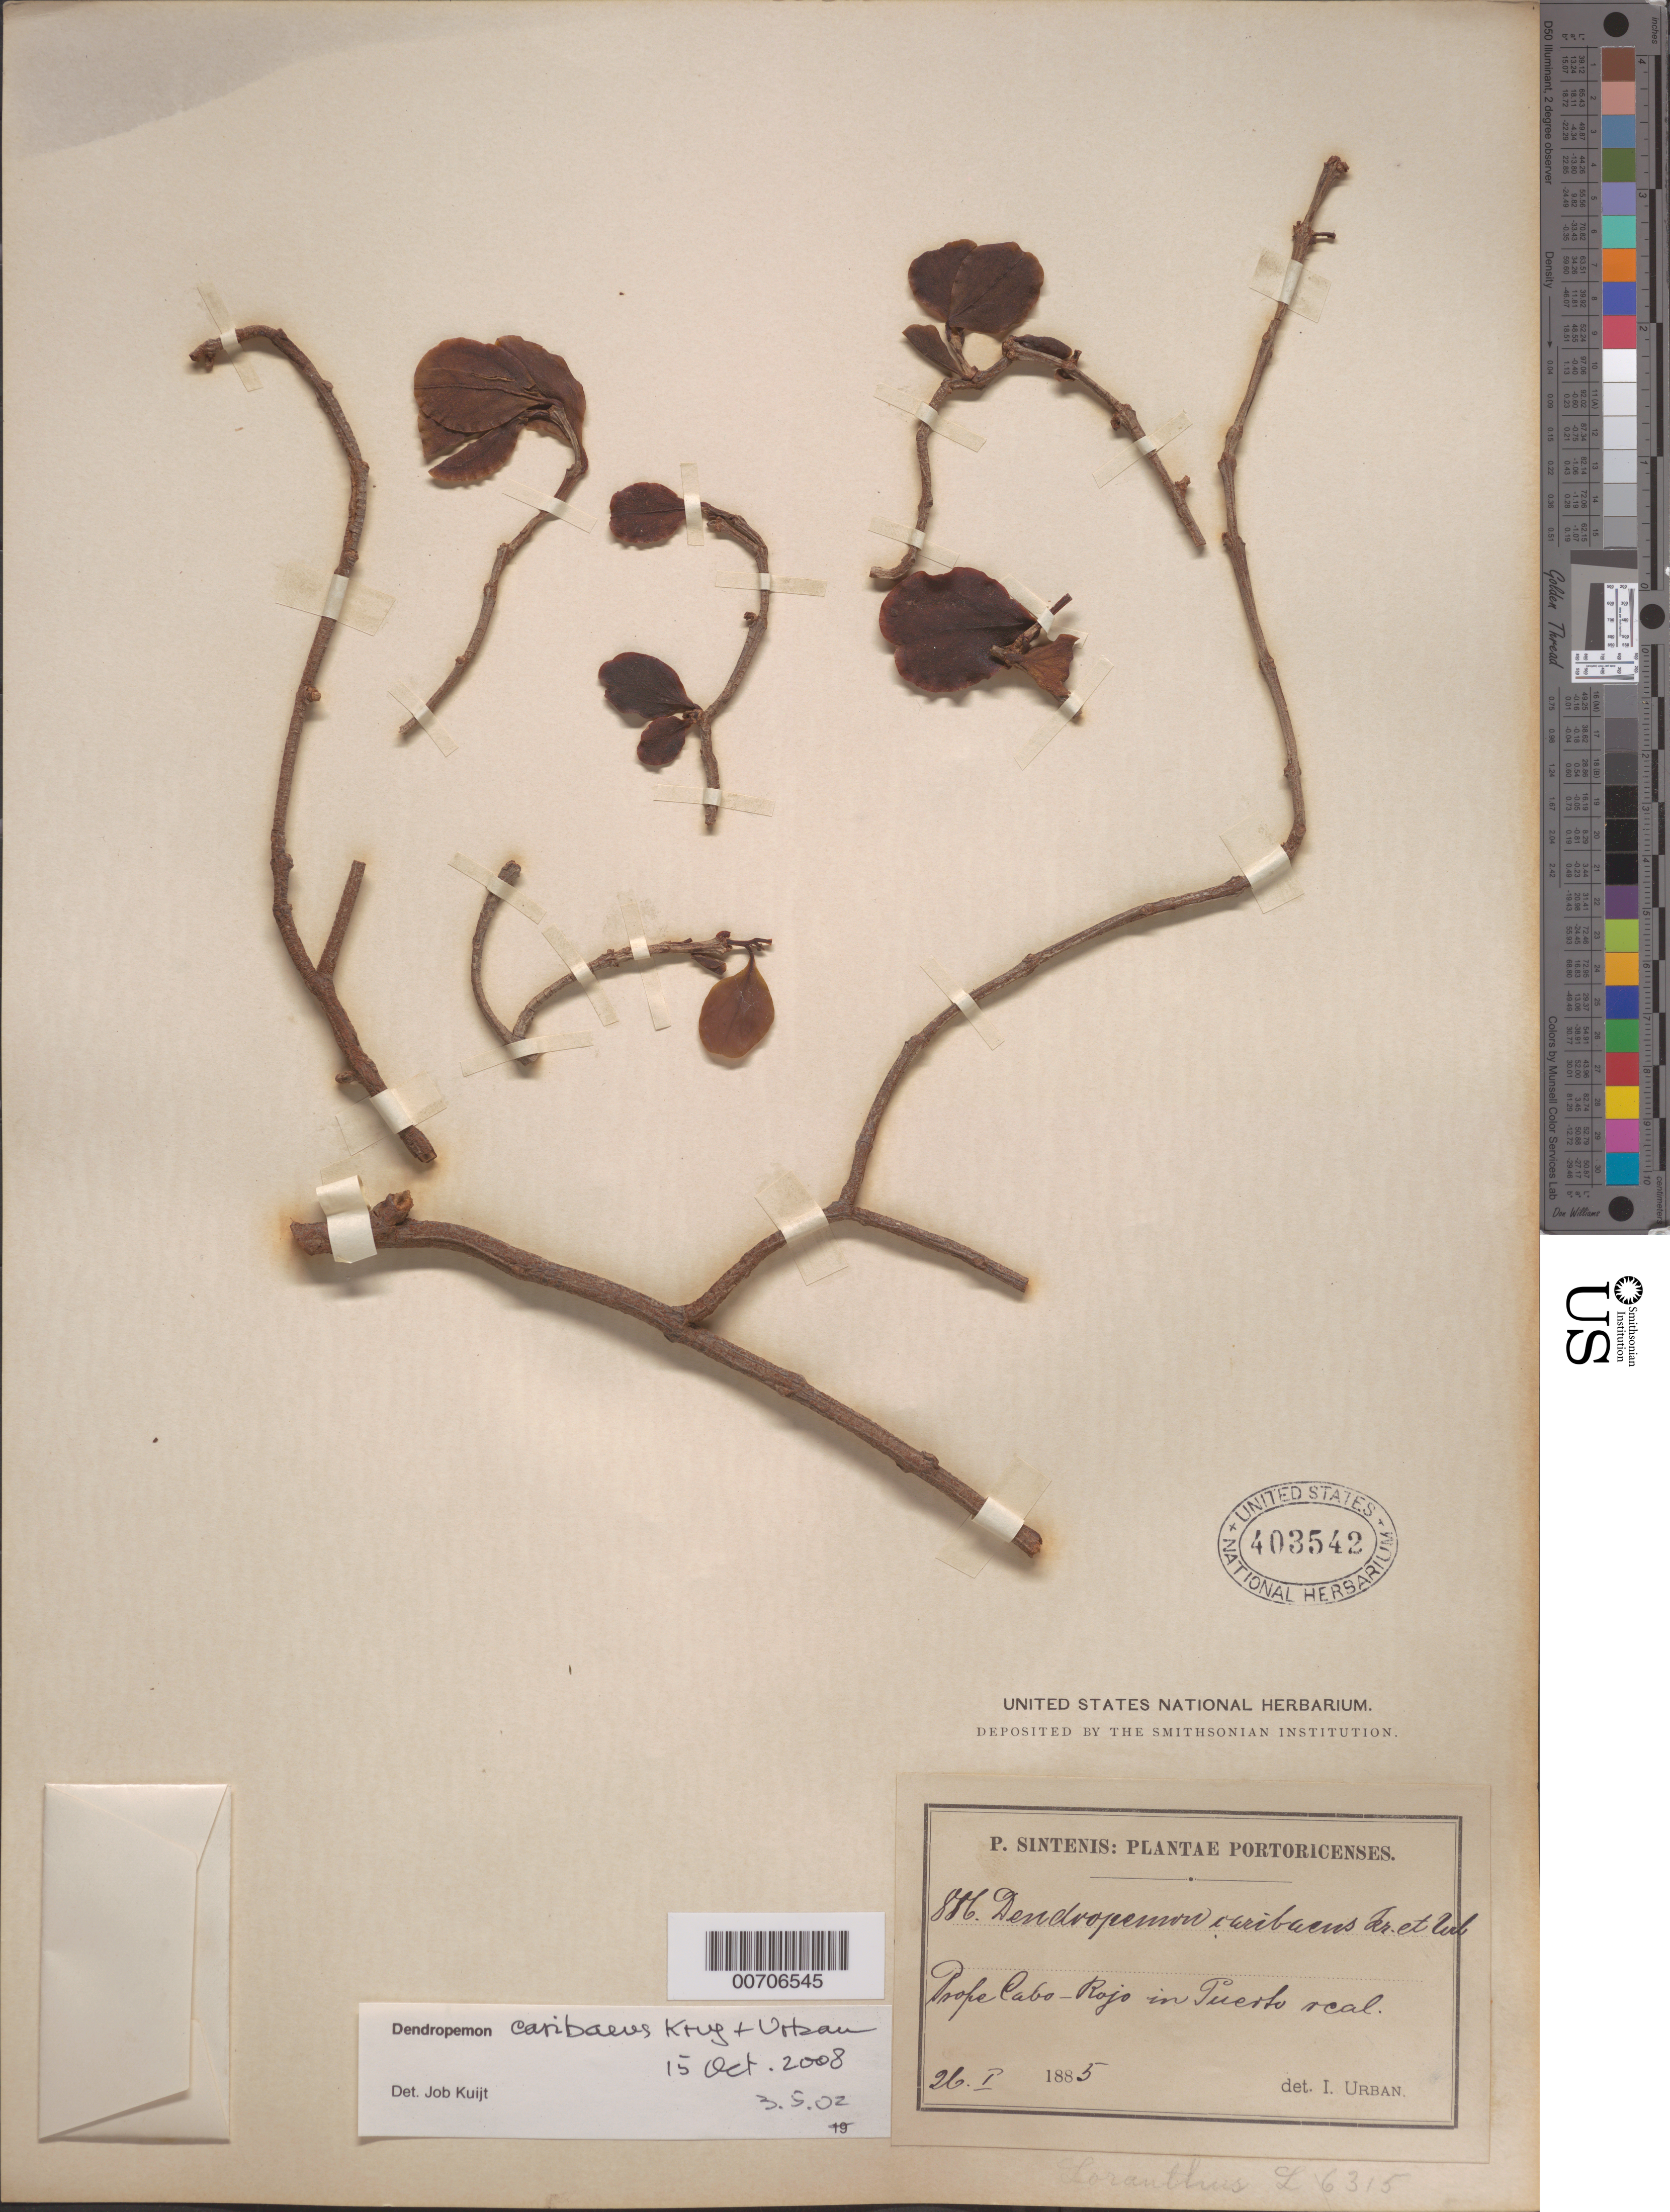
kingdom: Plantae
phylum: Tracheophyta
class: Magnoliopsida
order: Santalales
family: Loranthaceae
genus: Dendropemon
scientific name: Dendropemon caribaeus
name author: Krug & Urb.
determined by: Urban, Ignatz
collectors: P. Sintenis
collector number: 886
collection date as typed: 26 Jan 1885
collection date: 1885-01-26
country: Puerto Rico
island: Greater Antilles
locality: Prope Cabo-Rojo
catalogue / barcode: US 403542